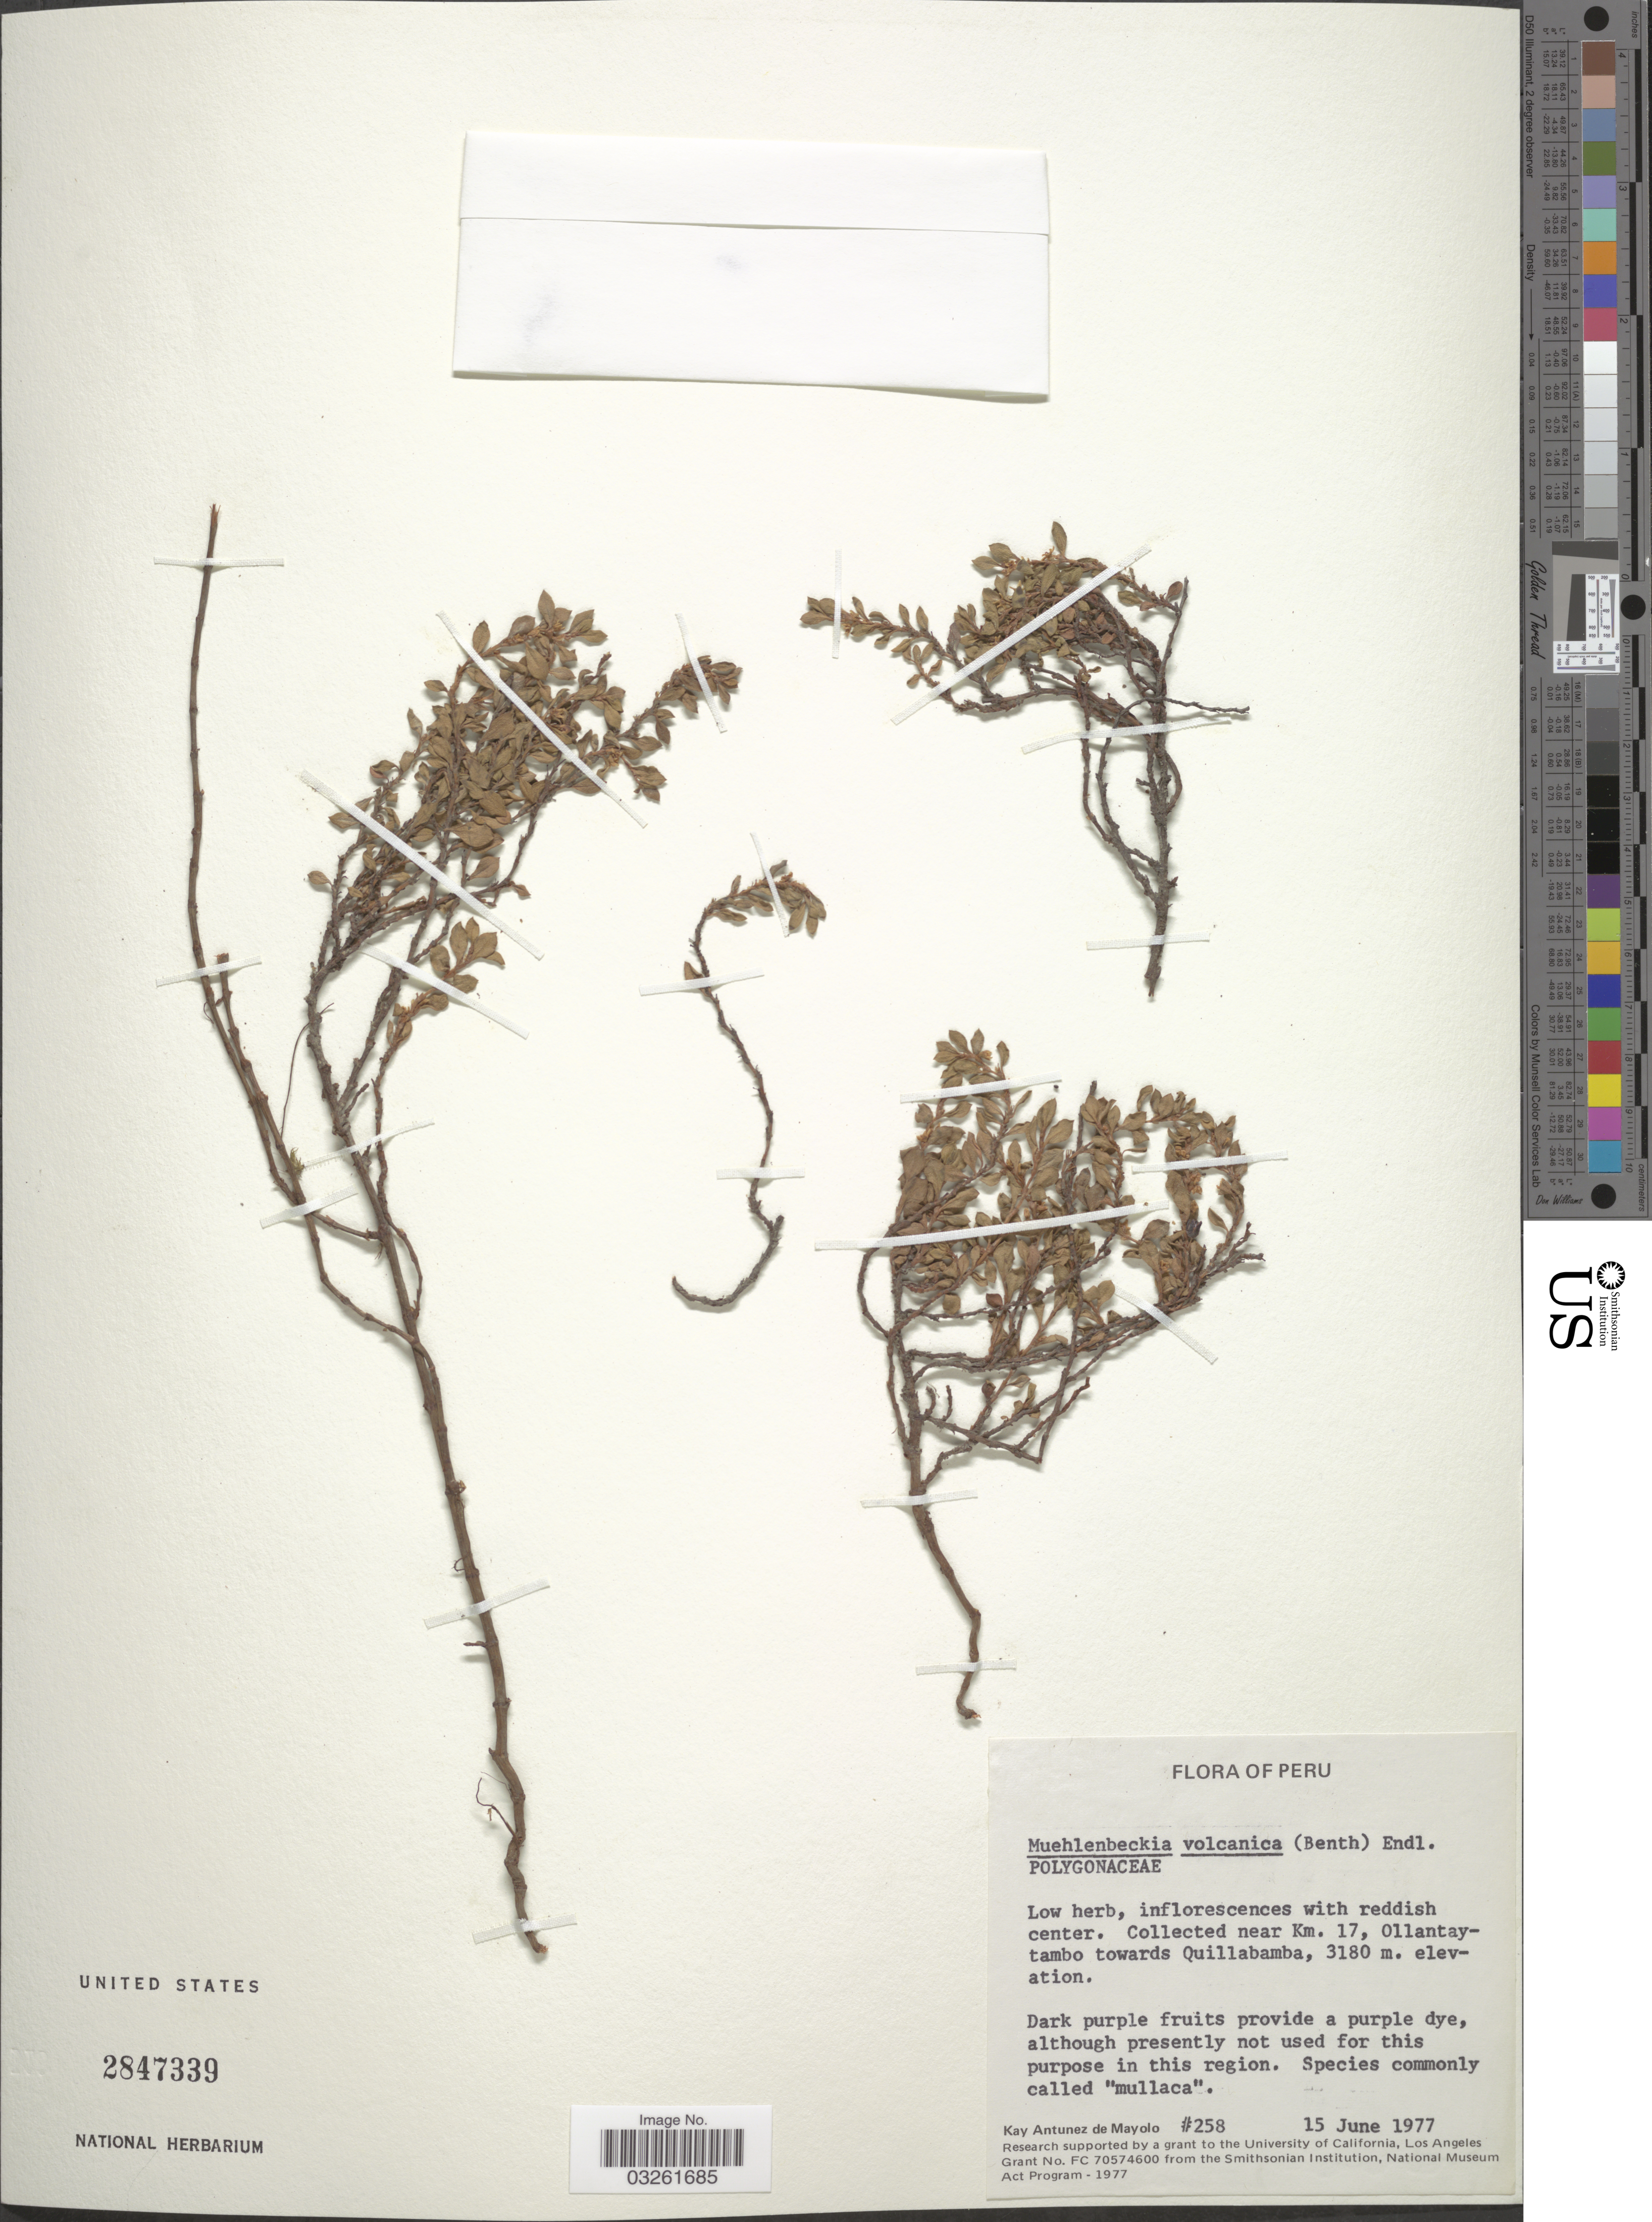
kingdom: Plantae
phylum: Tracheophyta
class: Magnoliopsida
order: Caryophyllales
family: Polygonaceae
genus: Muehlenbeckia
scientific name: Muehlenbeckia volcanica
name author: (Benth.) Endl.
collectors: K. Antunez de Mayolo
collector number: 258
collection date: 1977-06-15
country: Peru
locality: Near Km. 17, Ollantaytambo towards Quillabamba.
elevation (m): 3180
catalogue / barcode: US 2847339